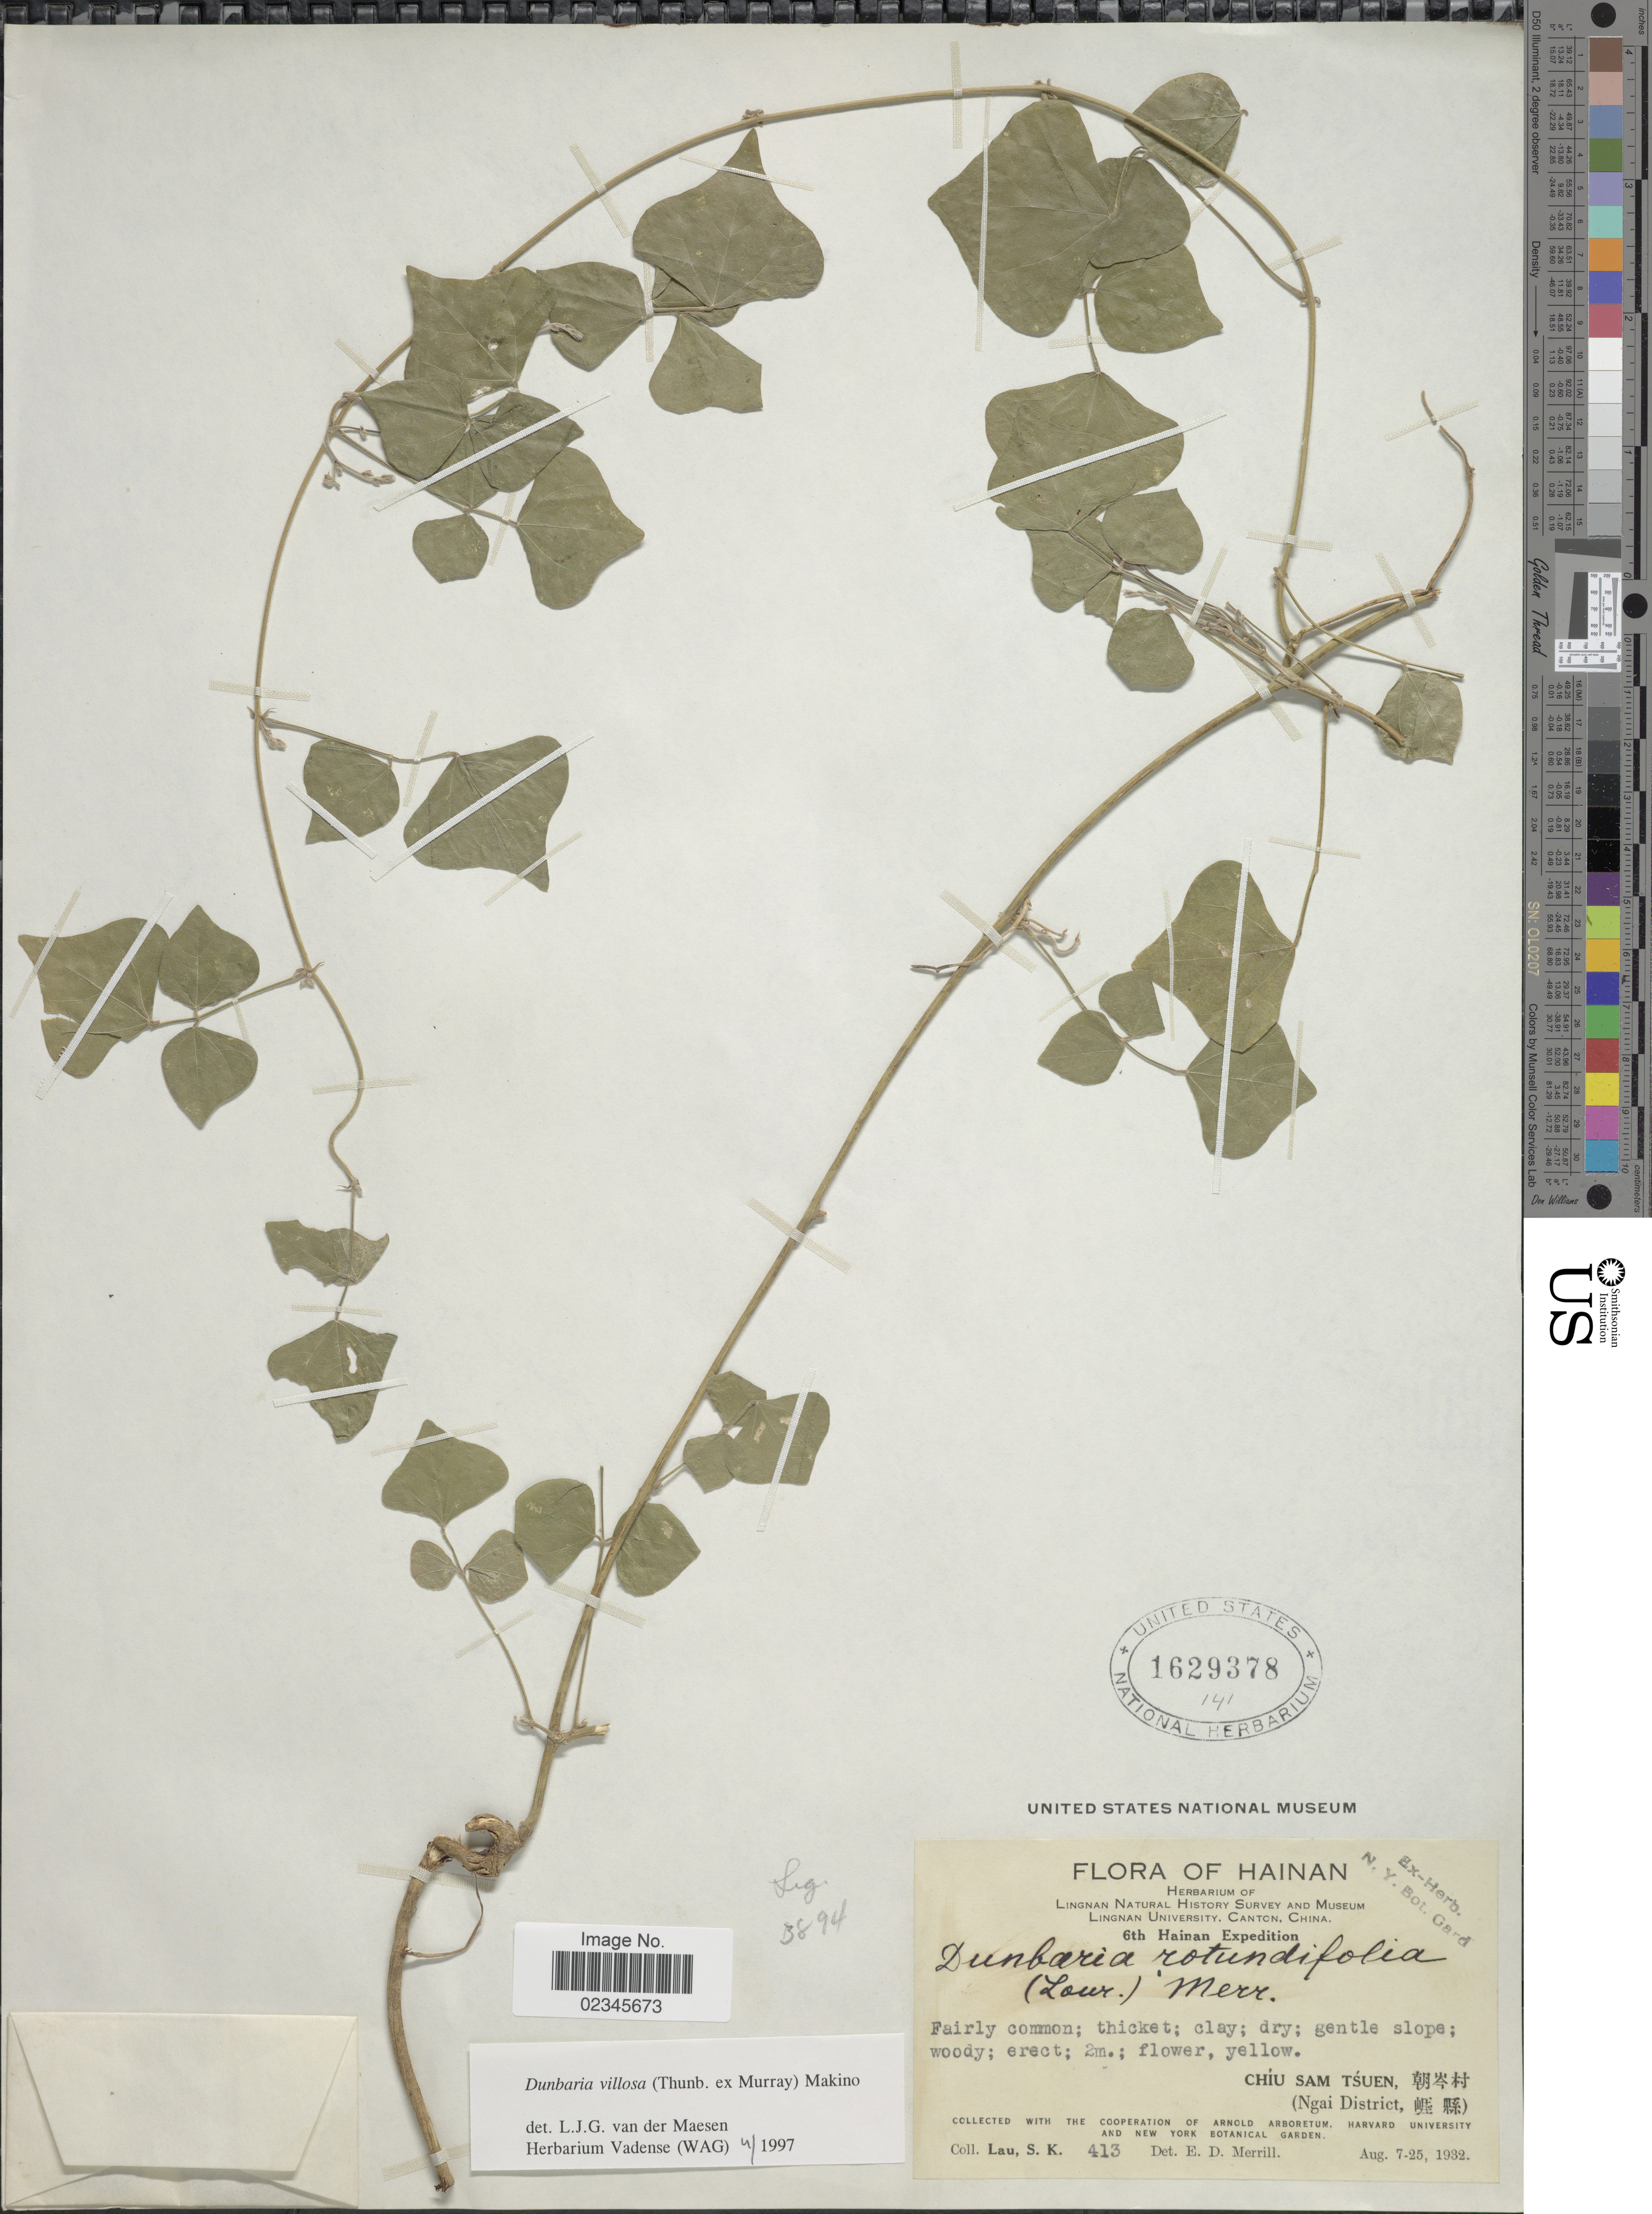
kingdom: Plantae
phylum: Tracheophyta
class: Magnoliopsida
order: Fabales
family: Fabaceae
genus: Dunbaria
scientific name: Dunbaria villosa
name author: (Thunb.) Makino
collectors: S. K. Lau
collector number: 413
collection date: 1932-08-07/1932-08-25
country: China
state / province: Hainan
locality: Chiu San Tsuen (Ngai District).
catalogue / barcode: US 1629378